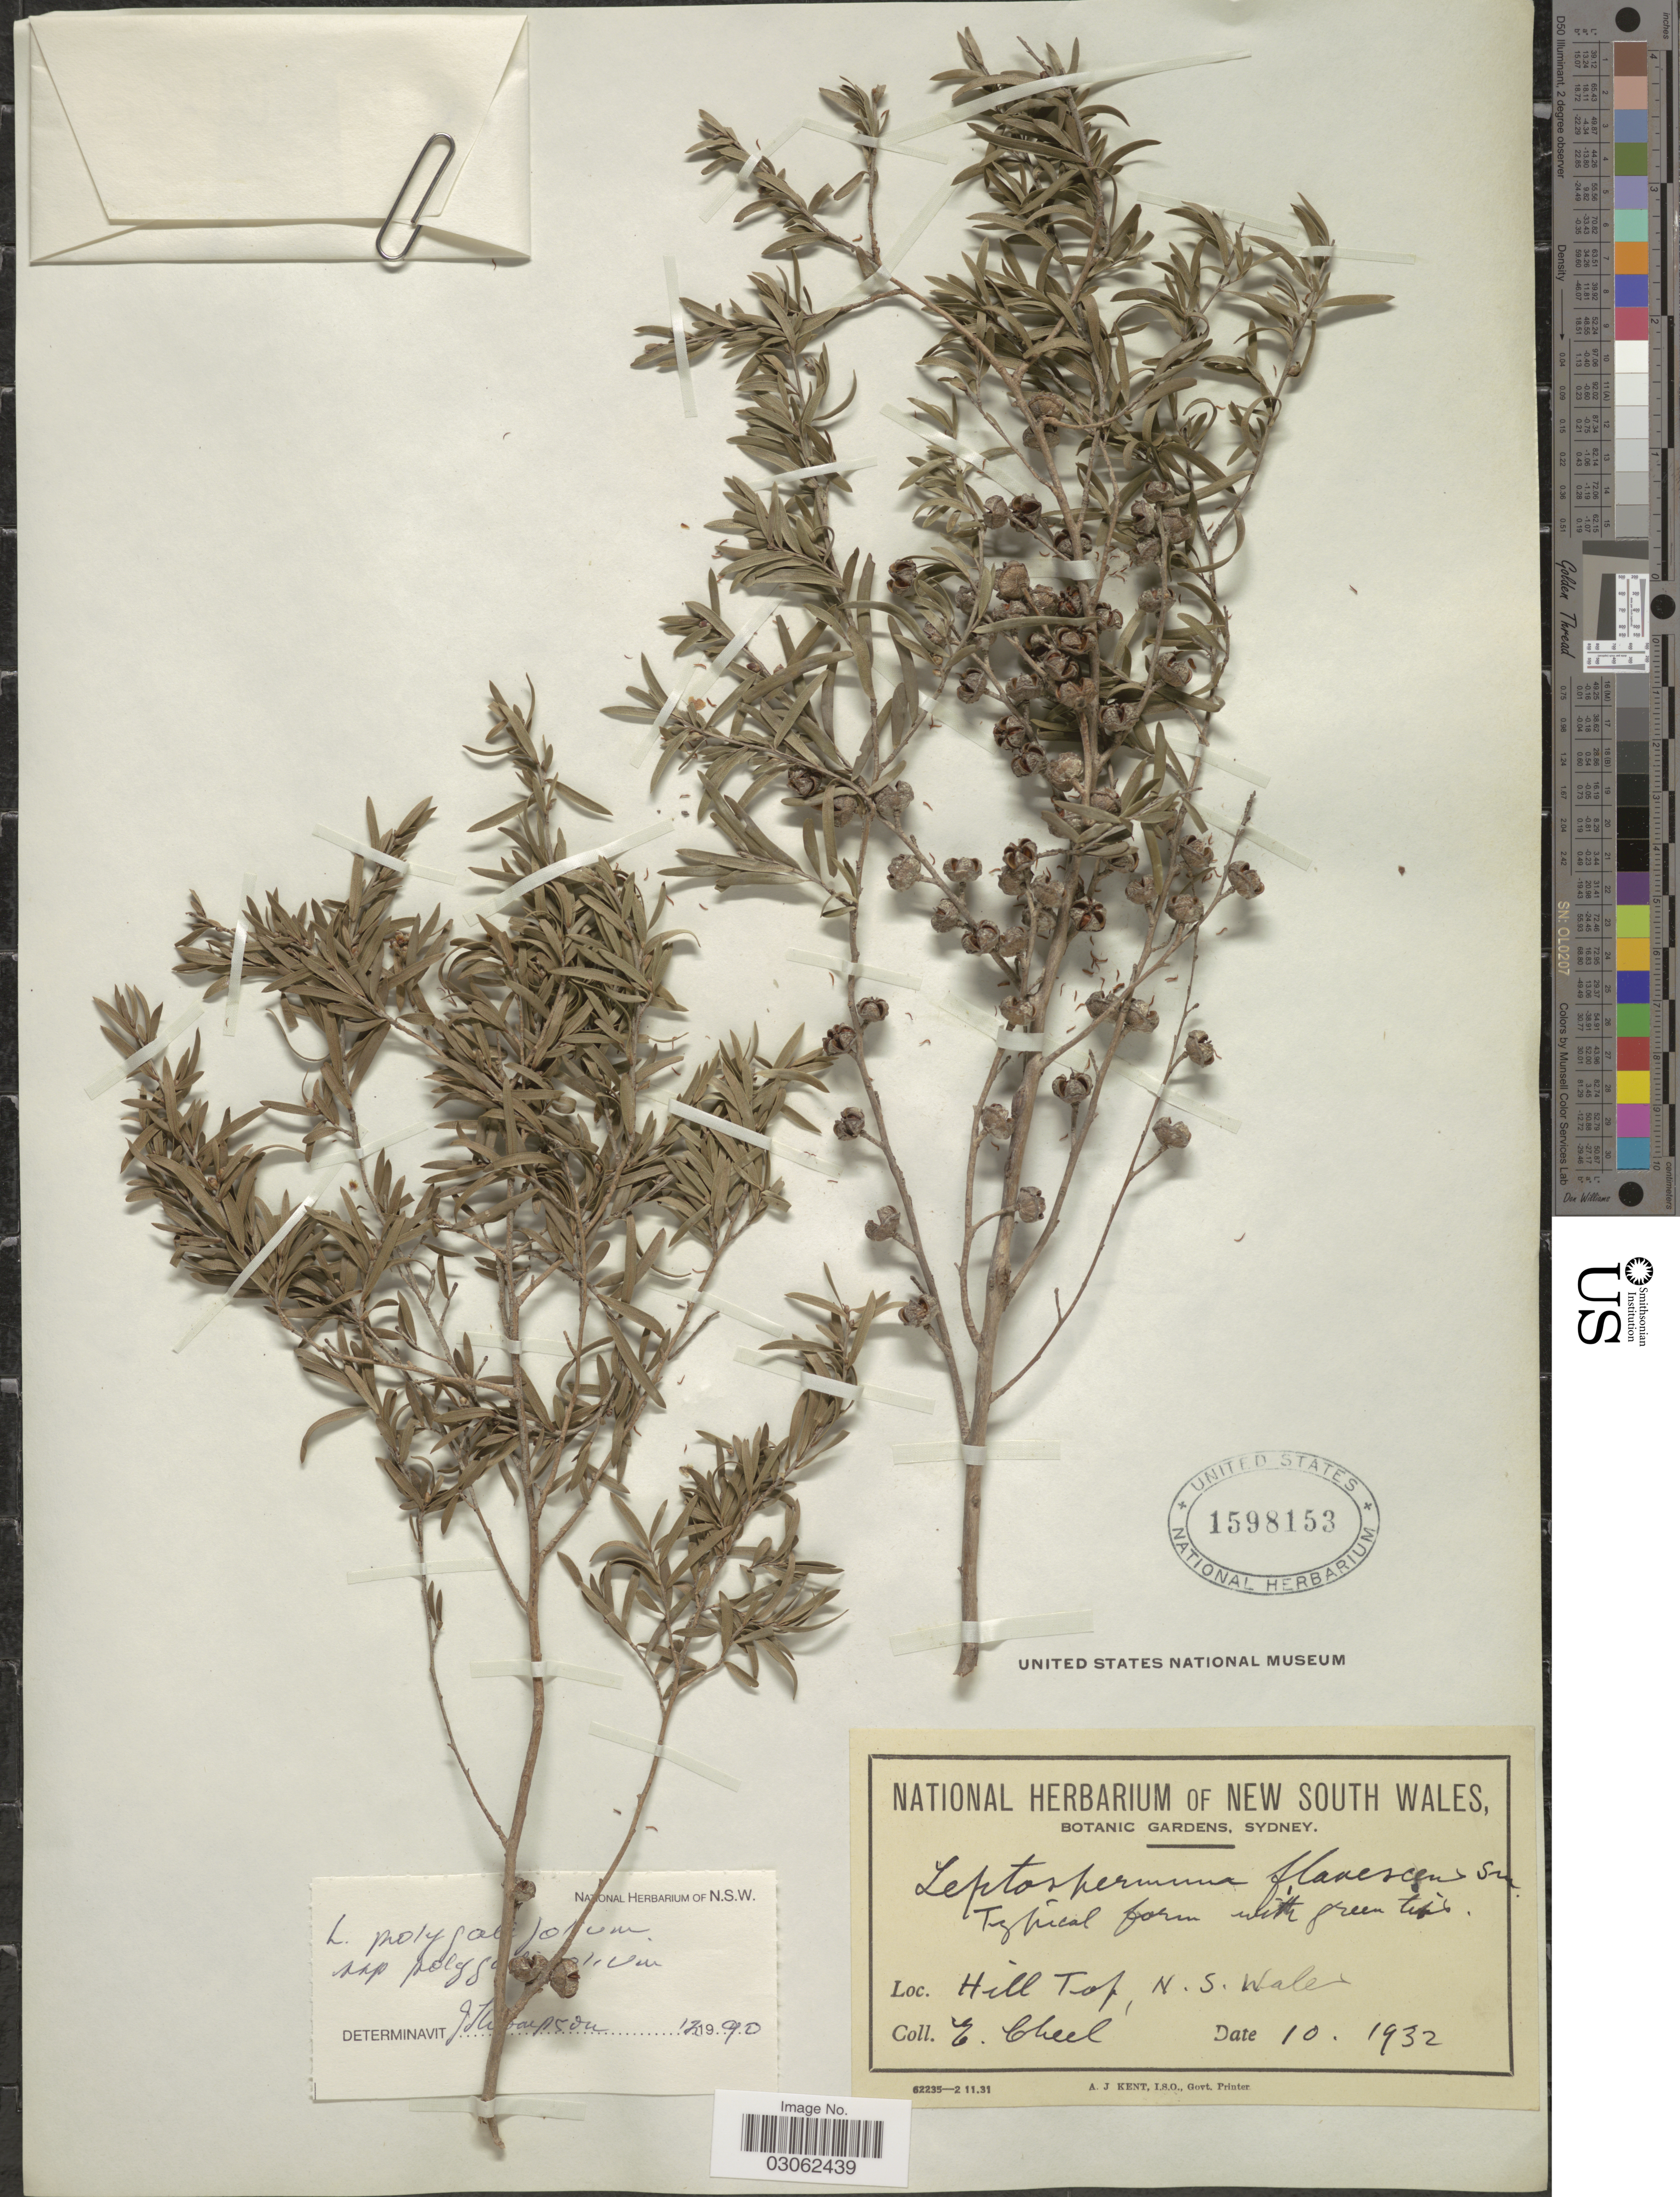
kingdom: Plantae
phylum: Tracheophyta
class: Magnoliopsida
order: Myrtales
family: Myrtaceae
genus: Leptospermum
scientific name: Leptospermum polygalifolium subsp. polygalifolium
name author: Salisb.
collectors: E. Cheel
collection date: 1932-10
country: Australia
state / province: New South Wales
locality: Hill Top, N. S. Wales.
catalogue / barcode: US 1598153